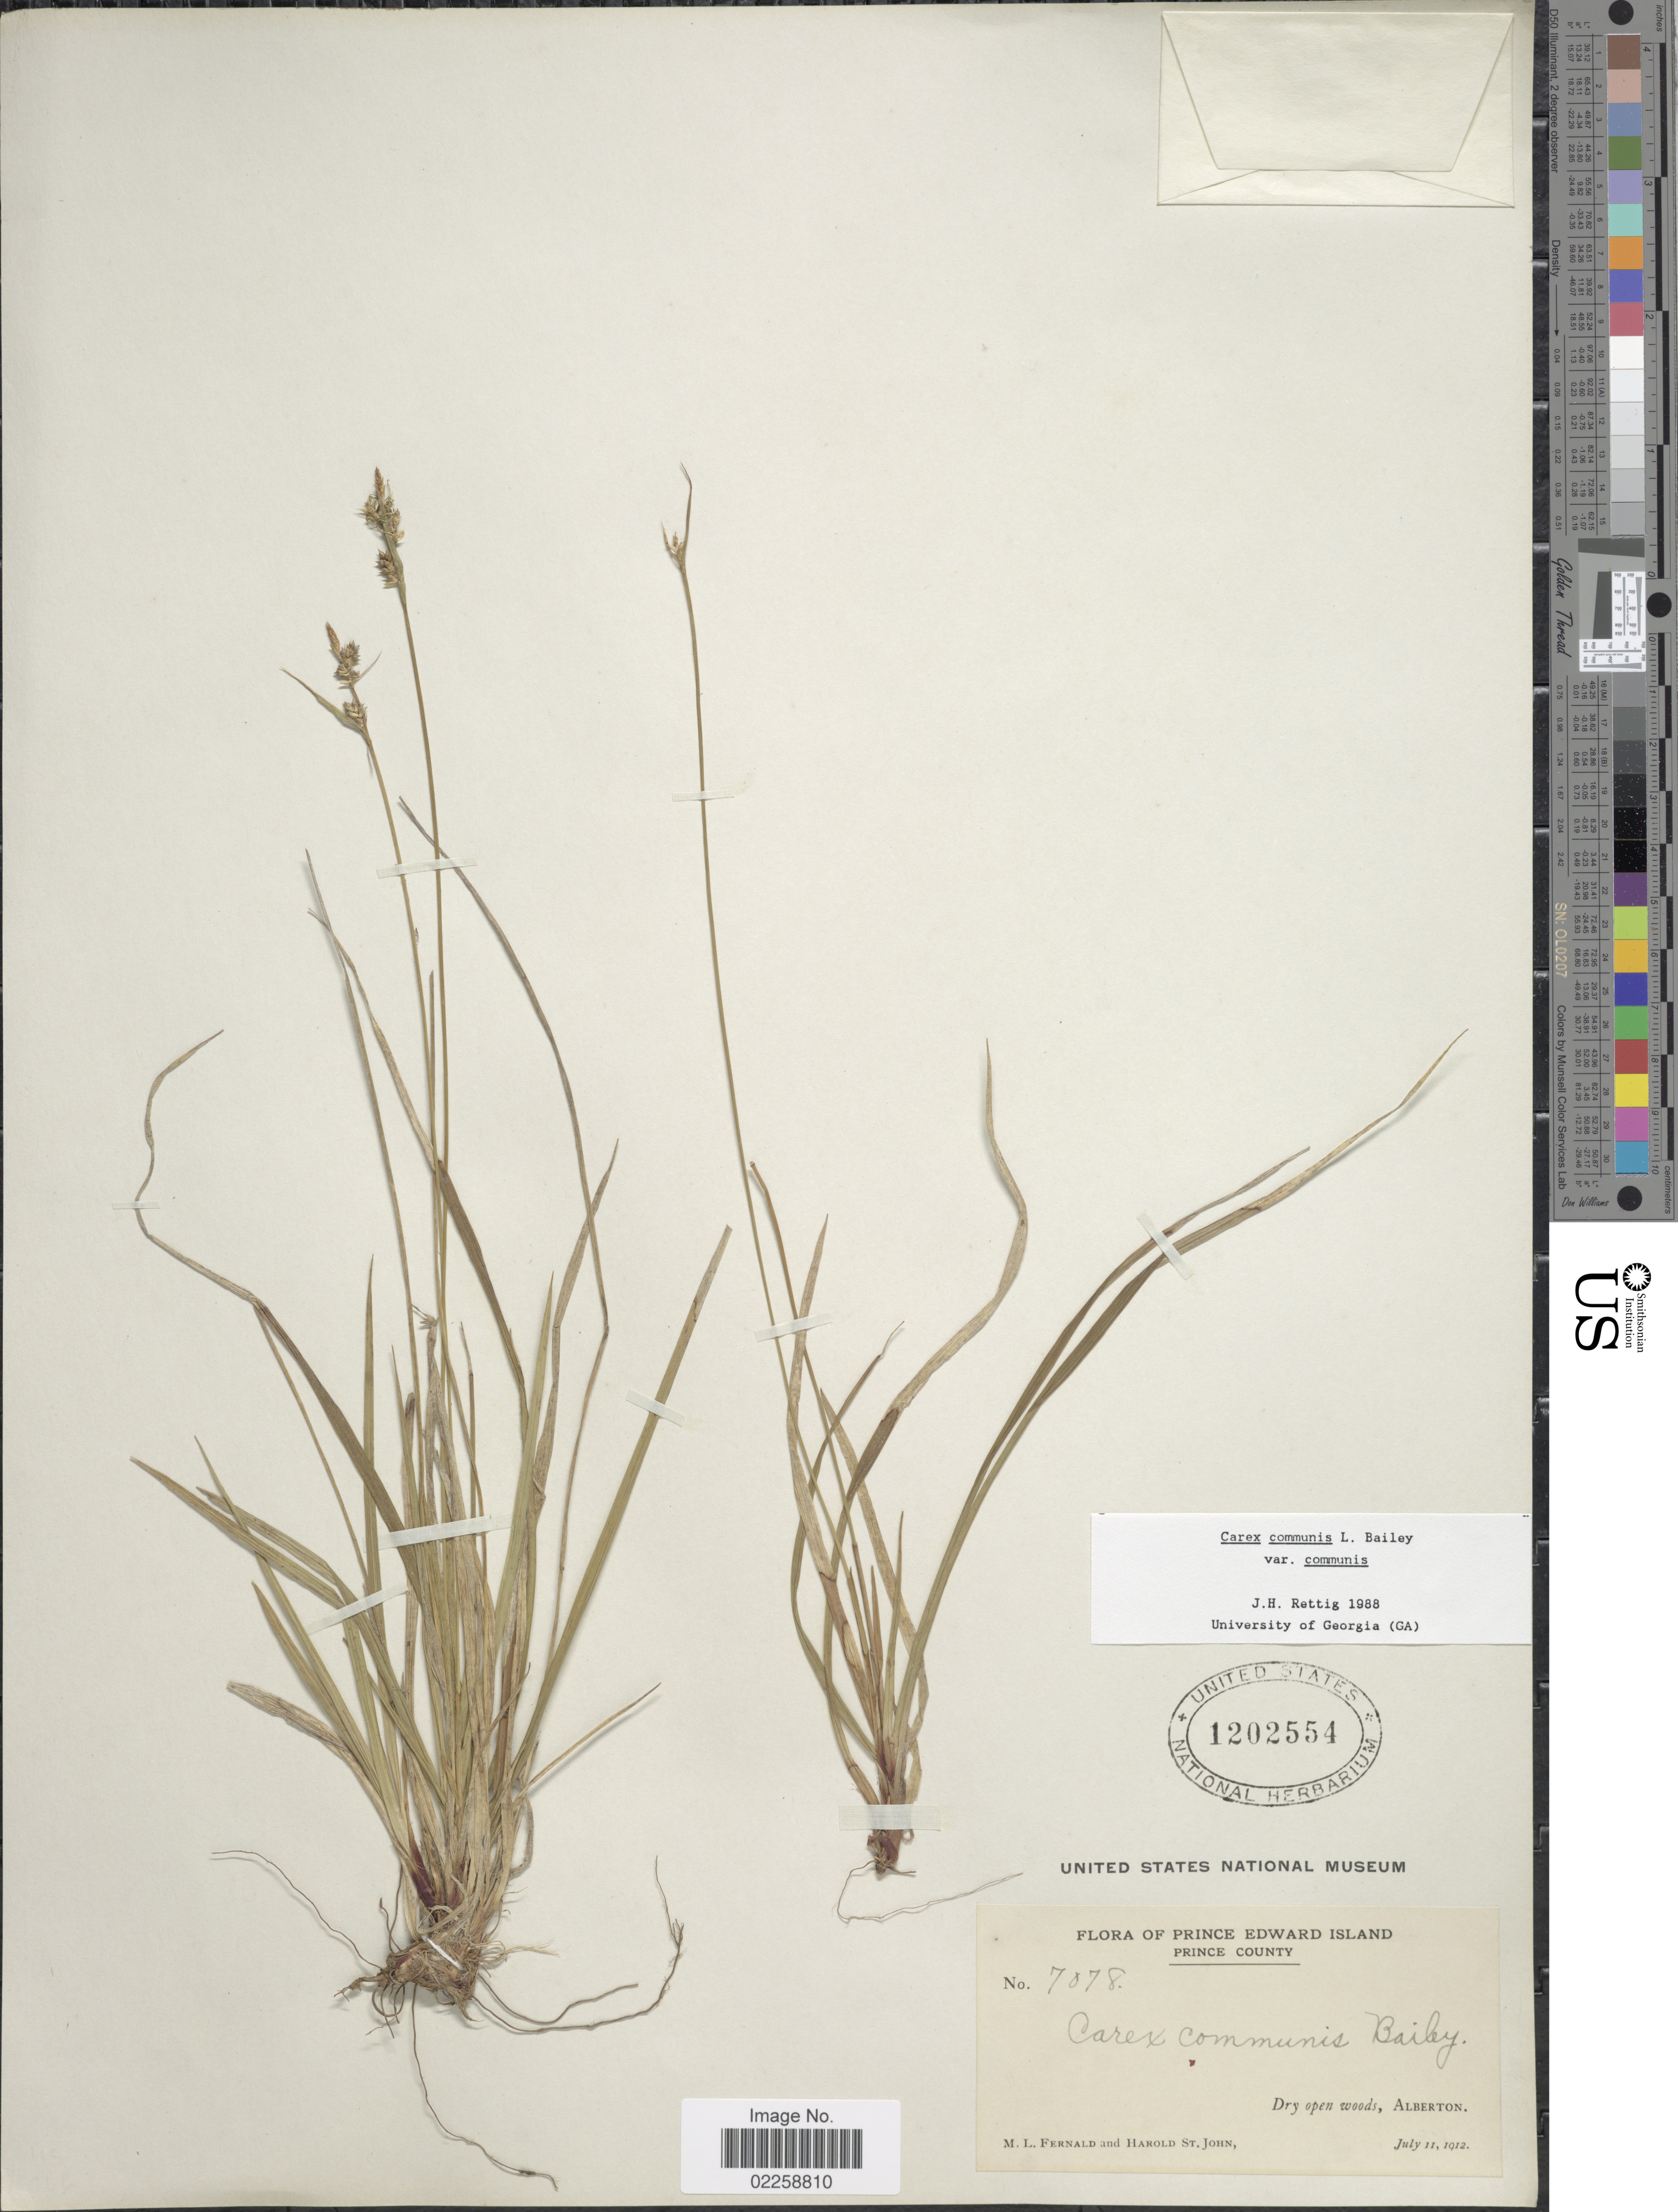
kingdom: Plantae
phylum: Tracheophyta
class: Liliopsida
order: Poales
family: Cyperaceae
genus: Carex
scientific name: Carex communis var. communis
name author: L.H. Bailey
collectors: M. L. Fernald & H. St. John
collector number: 7078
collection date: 1912-07-11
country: Canada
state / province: Prince Edward Island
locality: Prince Edward Island, Prince County, Alberton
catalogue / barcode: US 1202554